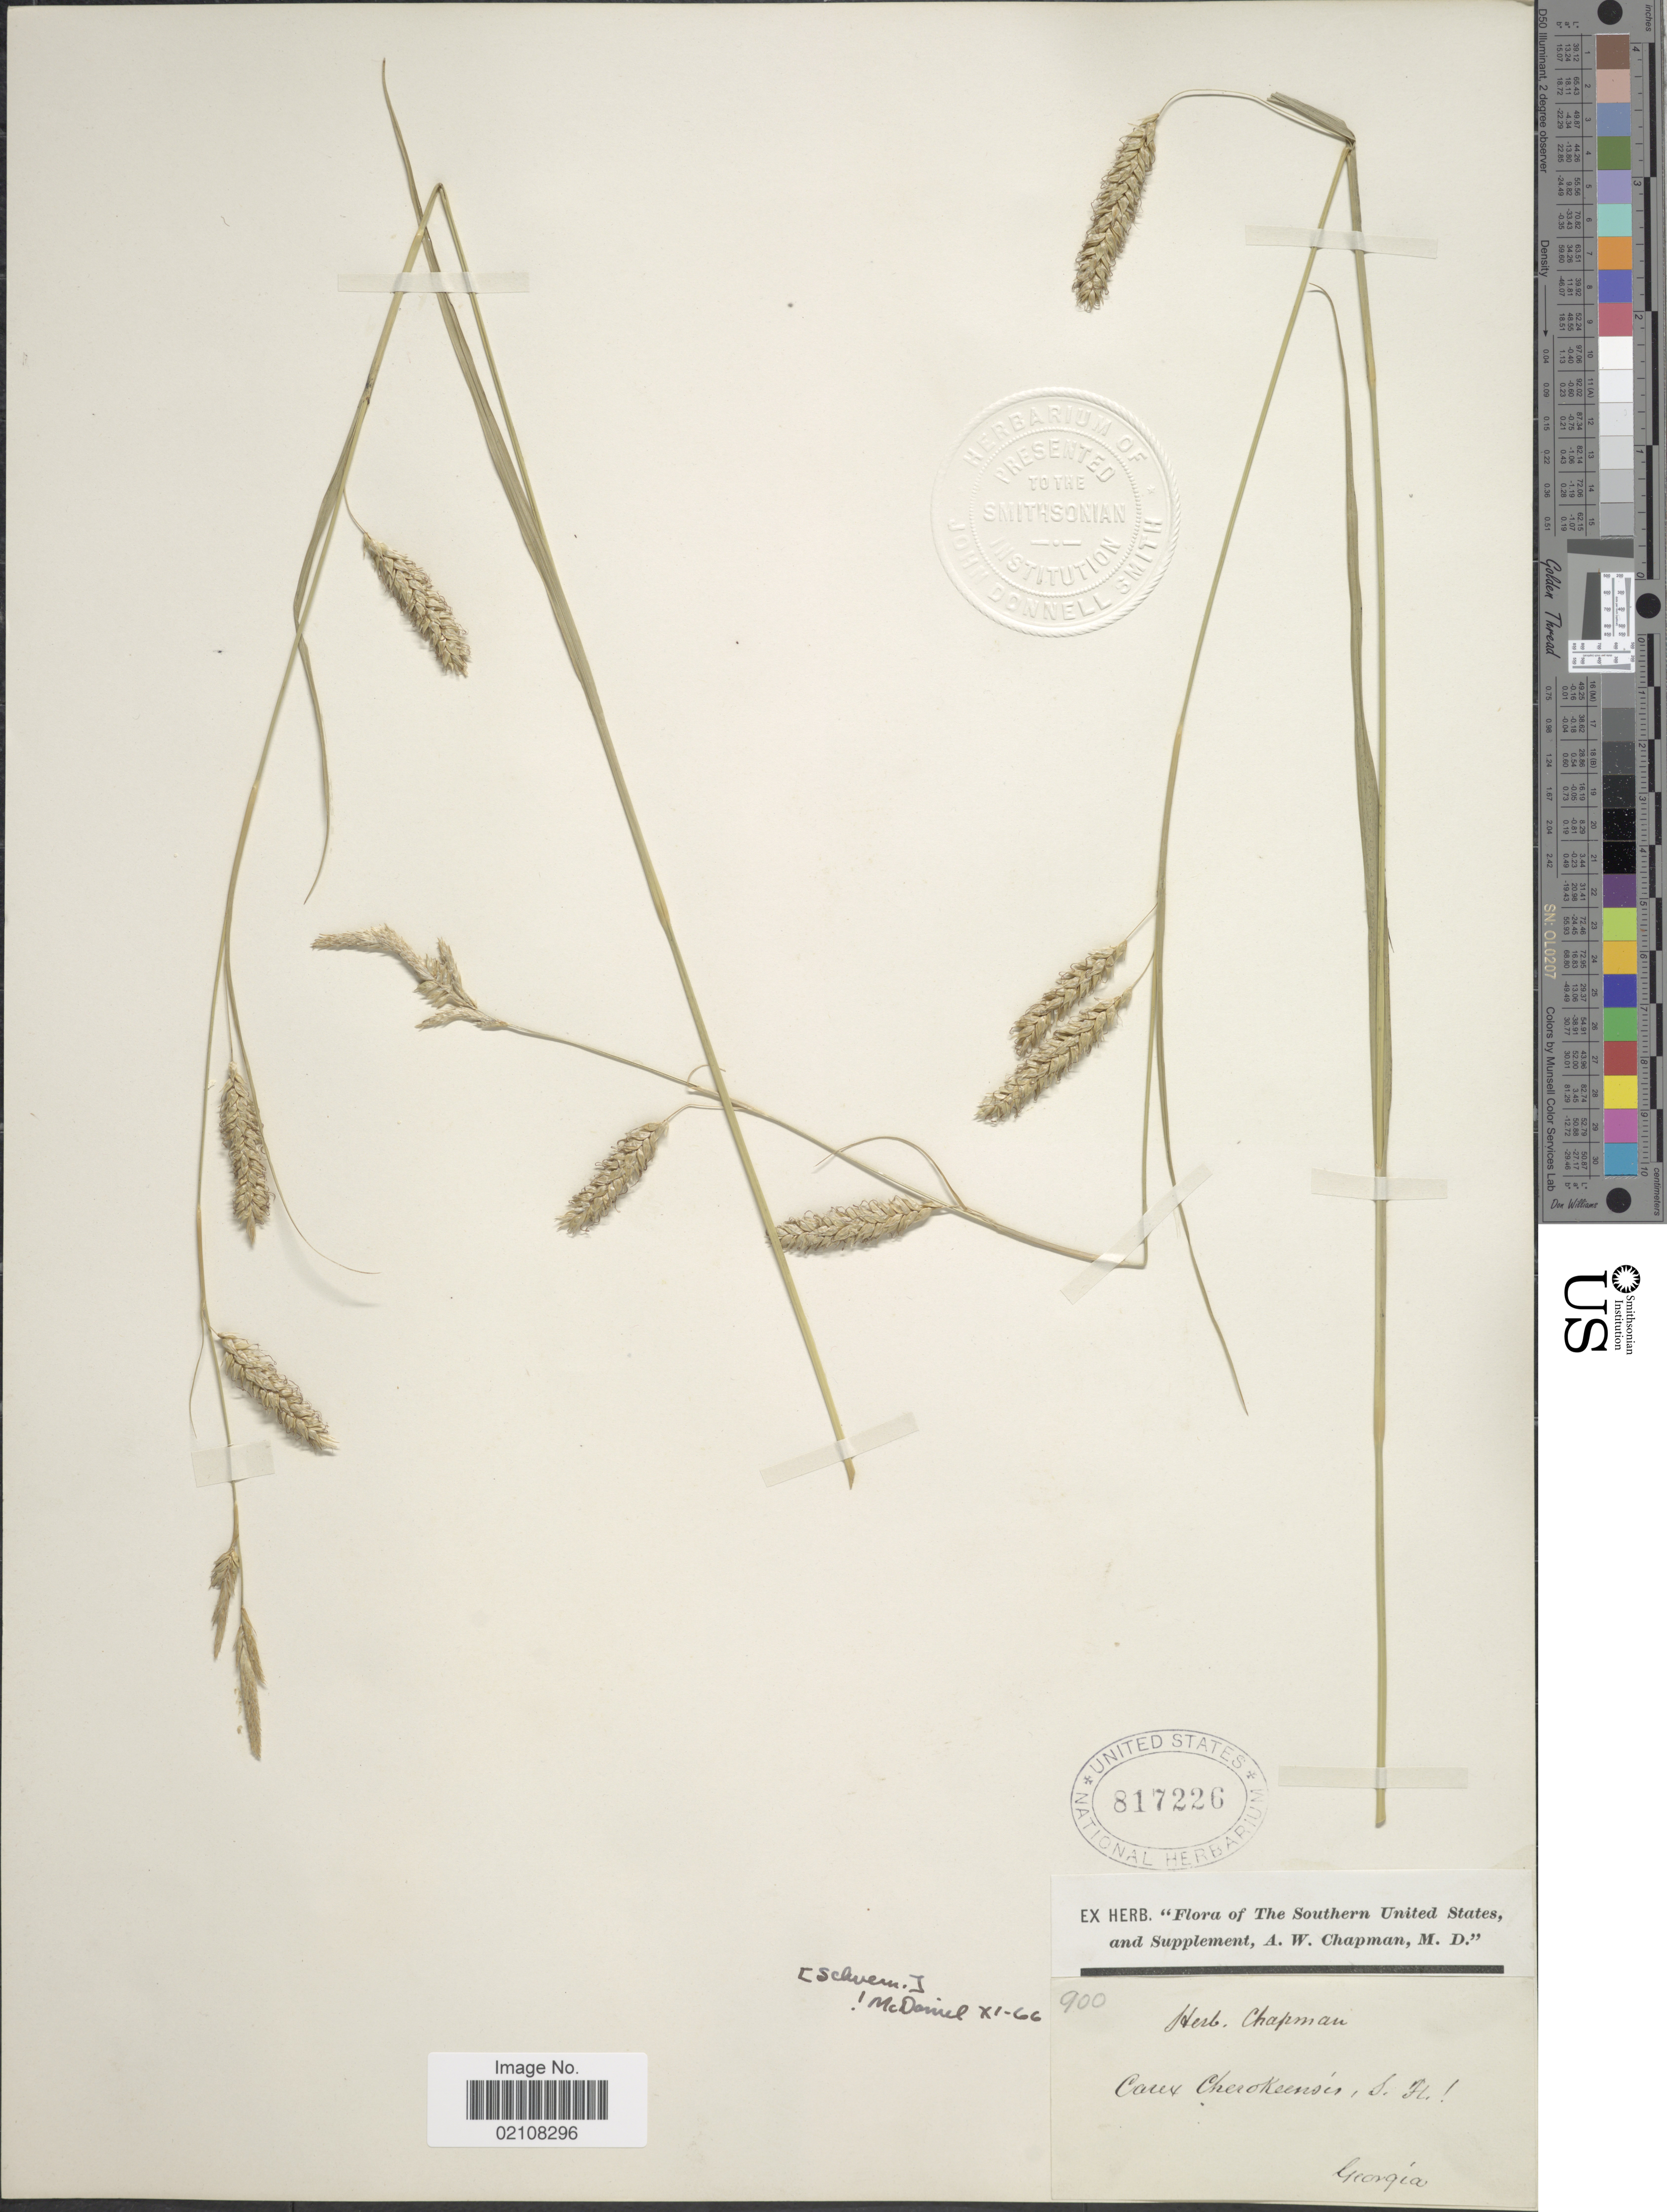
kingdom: Plantae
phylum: Tracheophyta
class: Liliopsida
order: Poales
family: Cyperaceae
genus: Carex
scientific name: Carex cherokeensis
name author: Schwein.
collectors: ex herb. Chapman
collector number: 900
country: United States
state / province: Georgia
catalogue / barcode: US 817226